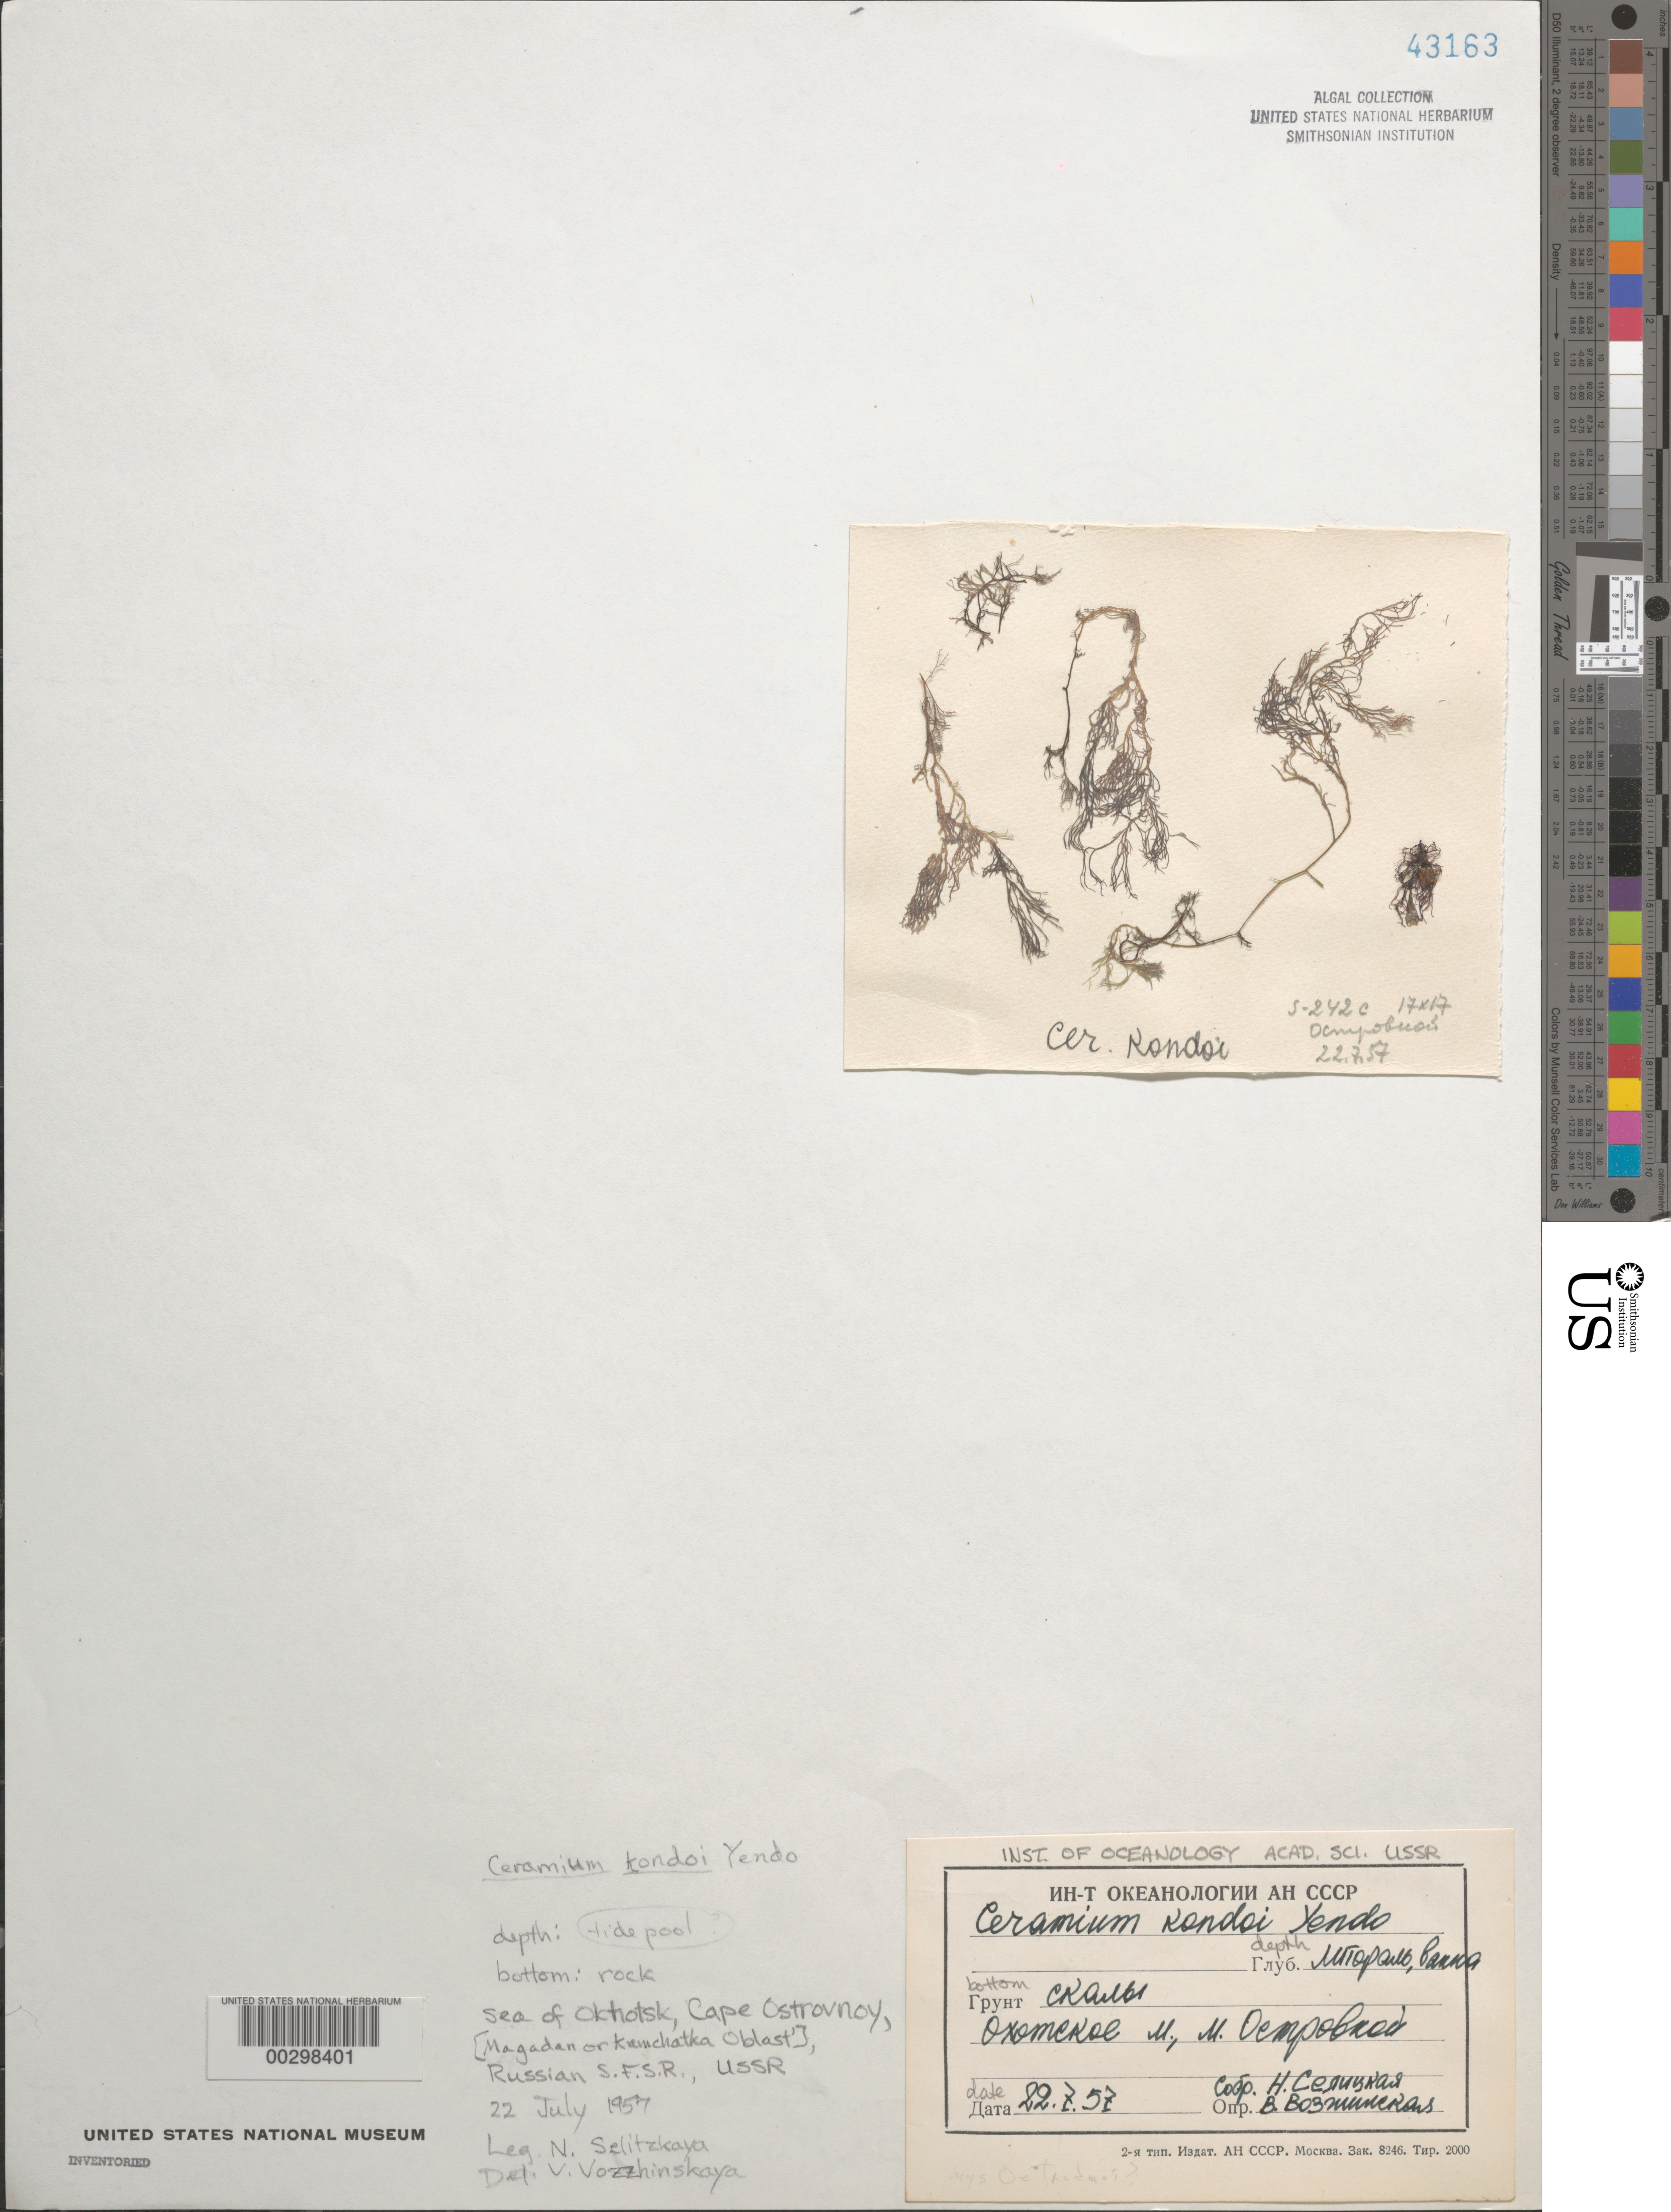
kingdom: Plantae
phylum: Rhodophyta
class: Florideophyceae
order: Ceramiales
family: Ceramiaceae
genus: Ceramium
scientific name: Ceramium kondoi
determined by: Vozzhinskaya, V.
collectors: N. Selitzkaya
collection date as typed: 22 Jul 1957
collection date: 1957-07-22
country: Russian Federation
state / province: Magadan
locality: Sea of Okhotsk, Cape Ostrovnoy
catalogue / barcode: US 43163